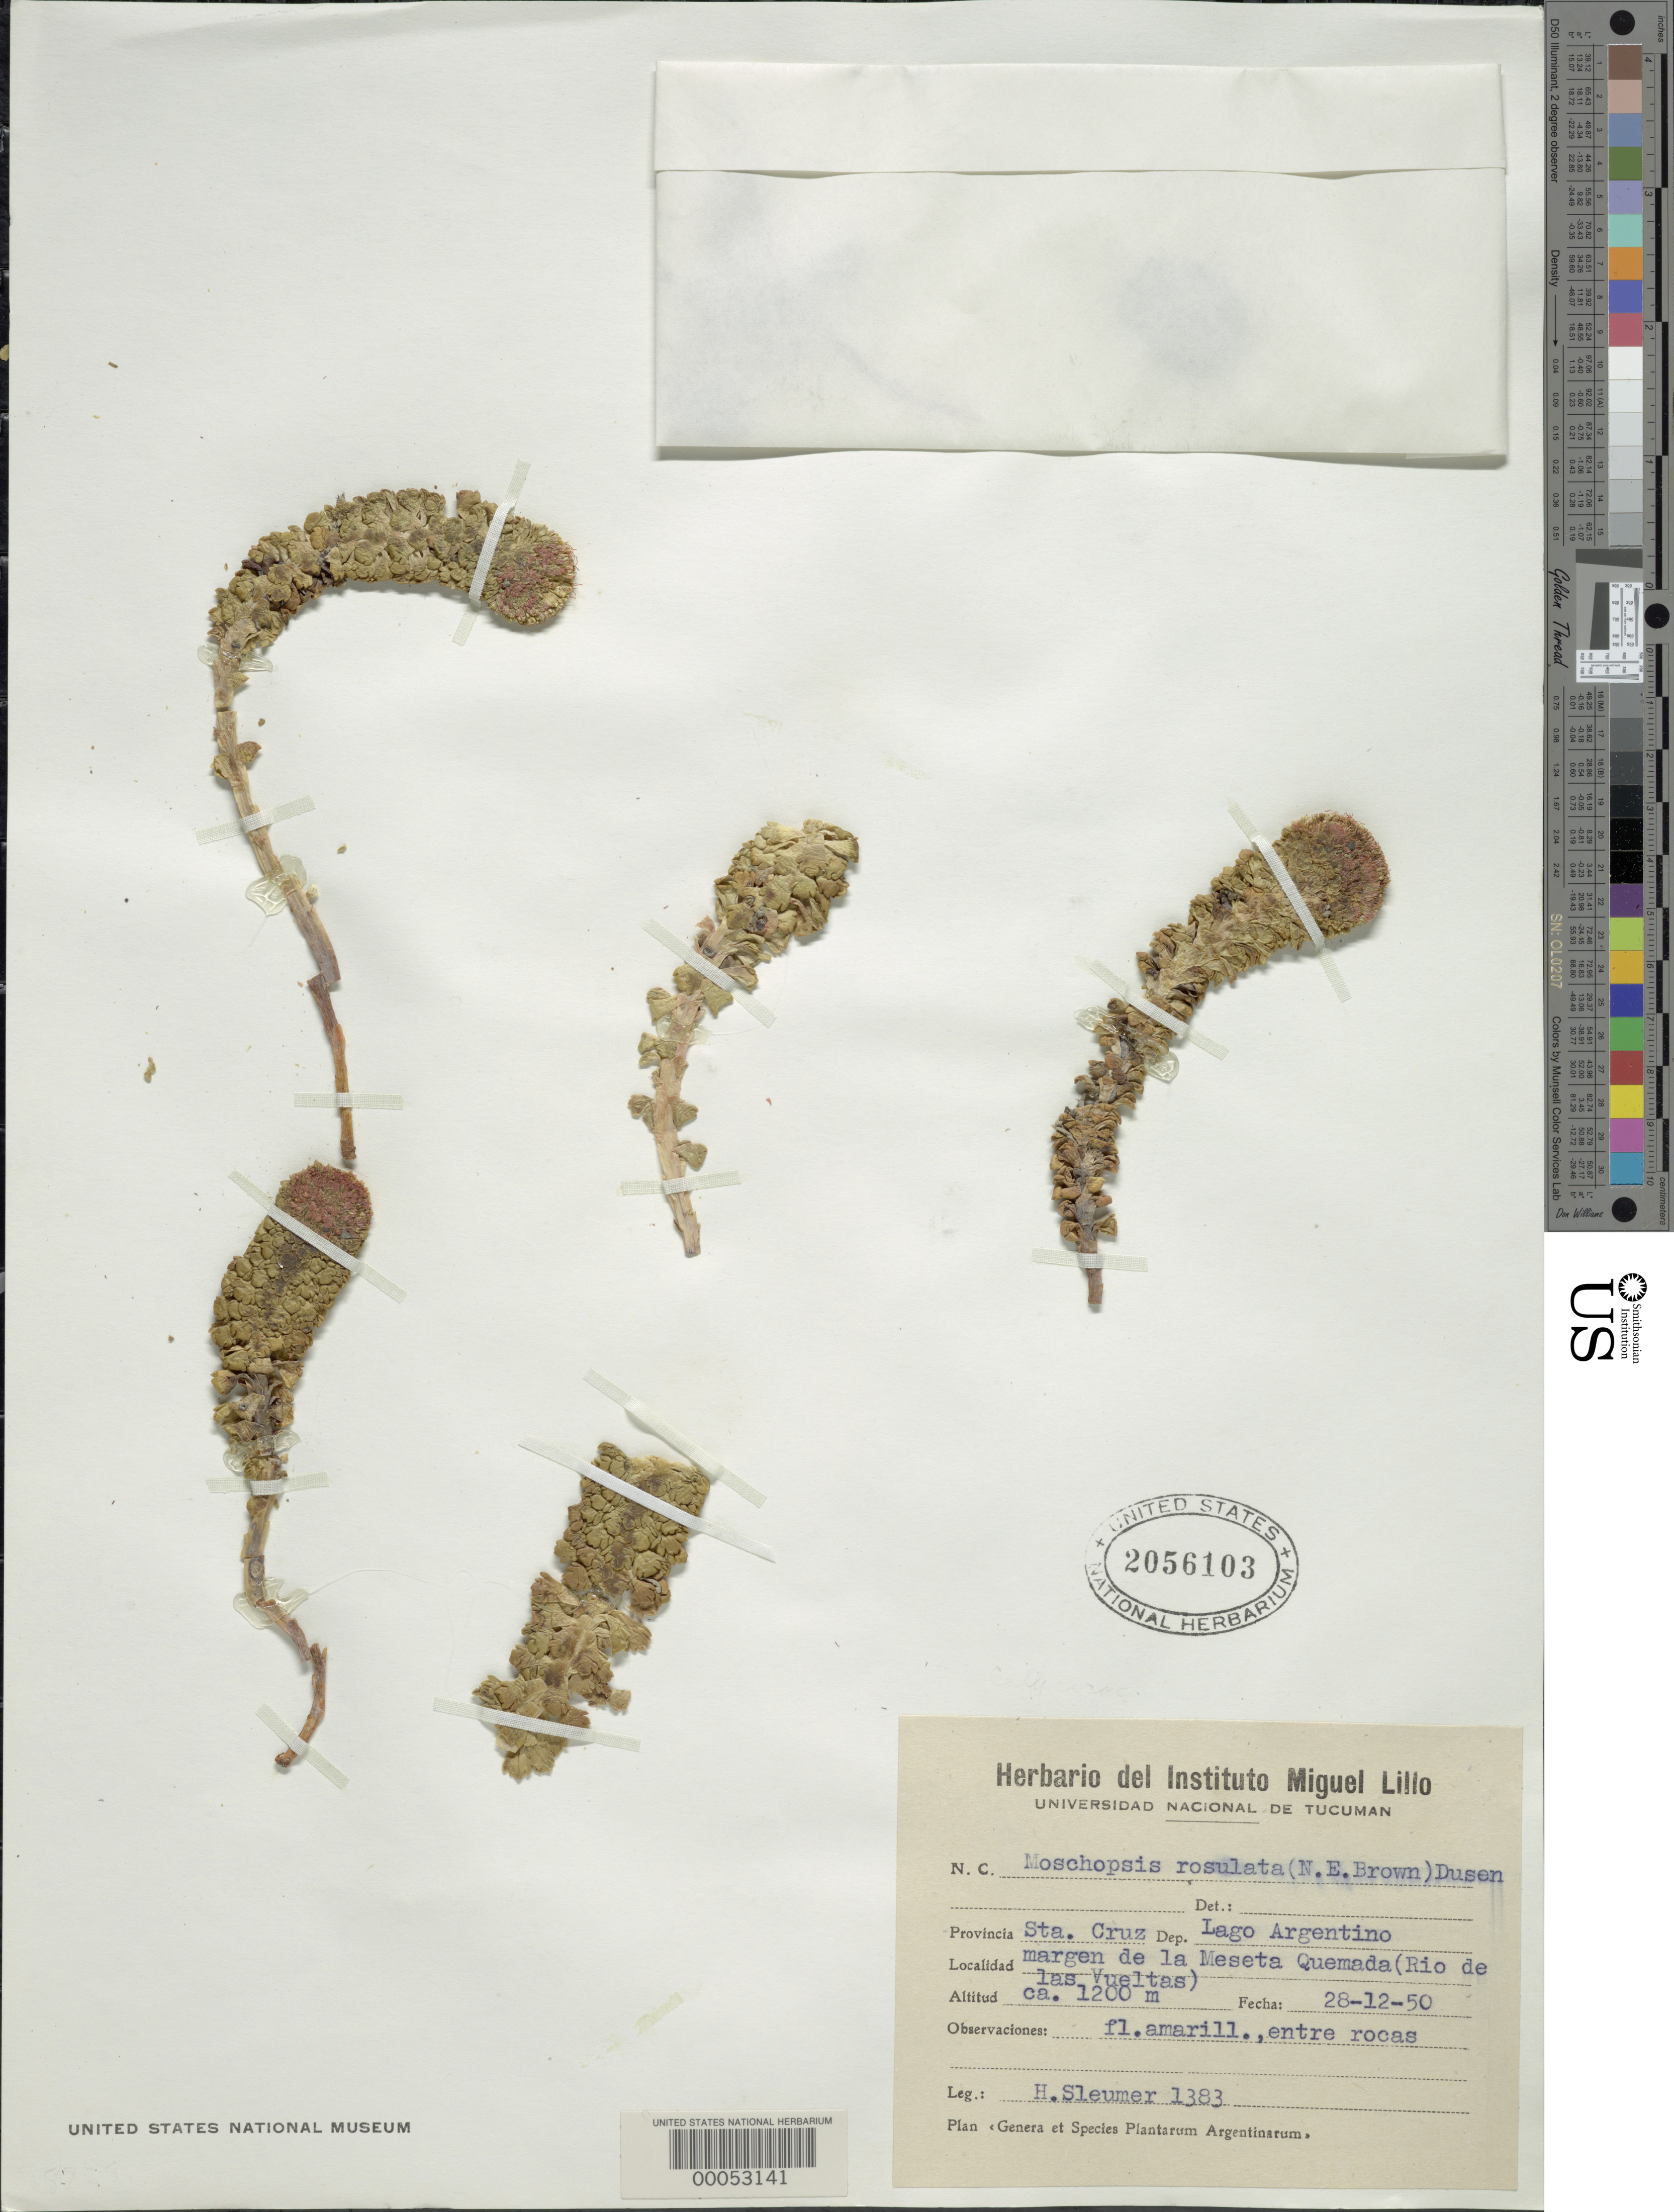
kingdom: Plantae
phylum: Tracheophyta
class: Magnoliopsida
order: Asterales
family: Calyceraceae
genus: Moschopsis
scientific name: Moschopsis rosulata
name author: (N.E. Br.) Dusén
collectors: H. O. Sleumer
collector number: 1383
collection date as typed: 28 Dec 1950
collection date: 1950-12-28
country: Argentina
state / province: Santa Cruz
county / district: Lago Argentino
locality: Rio de las Vueltas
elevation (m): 1200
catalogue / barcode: US 2056103